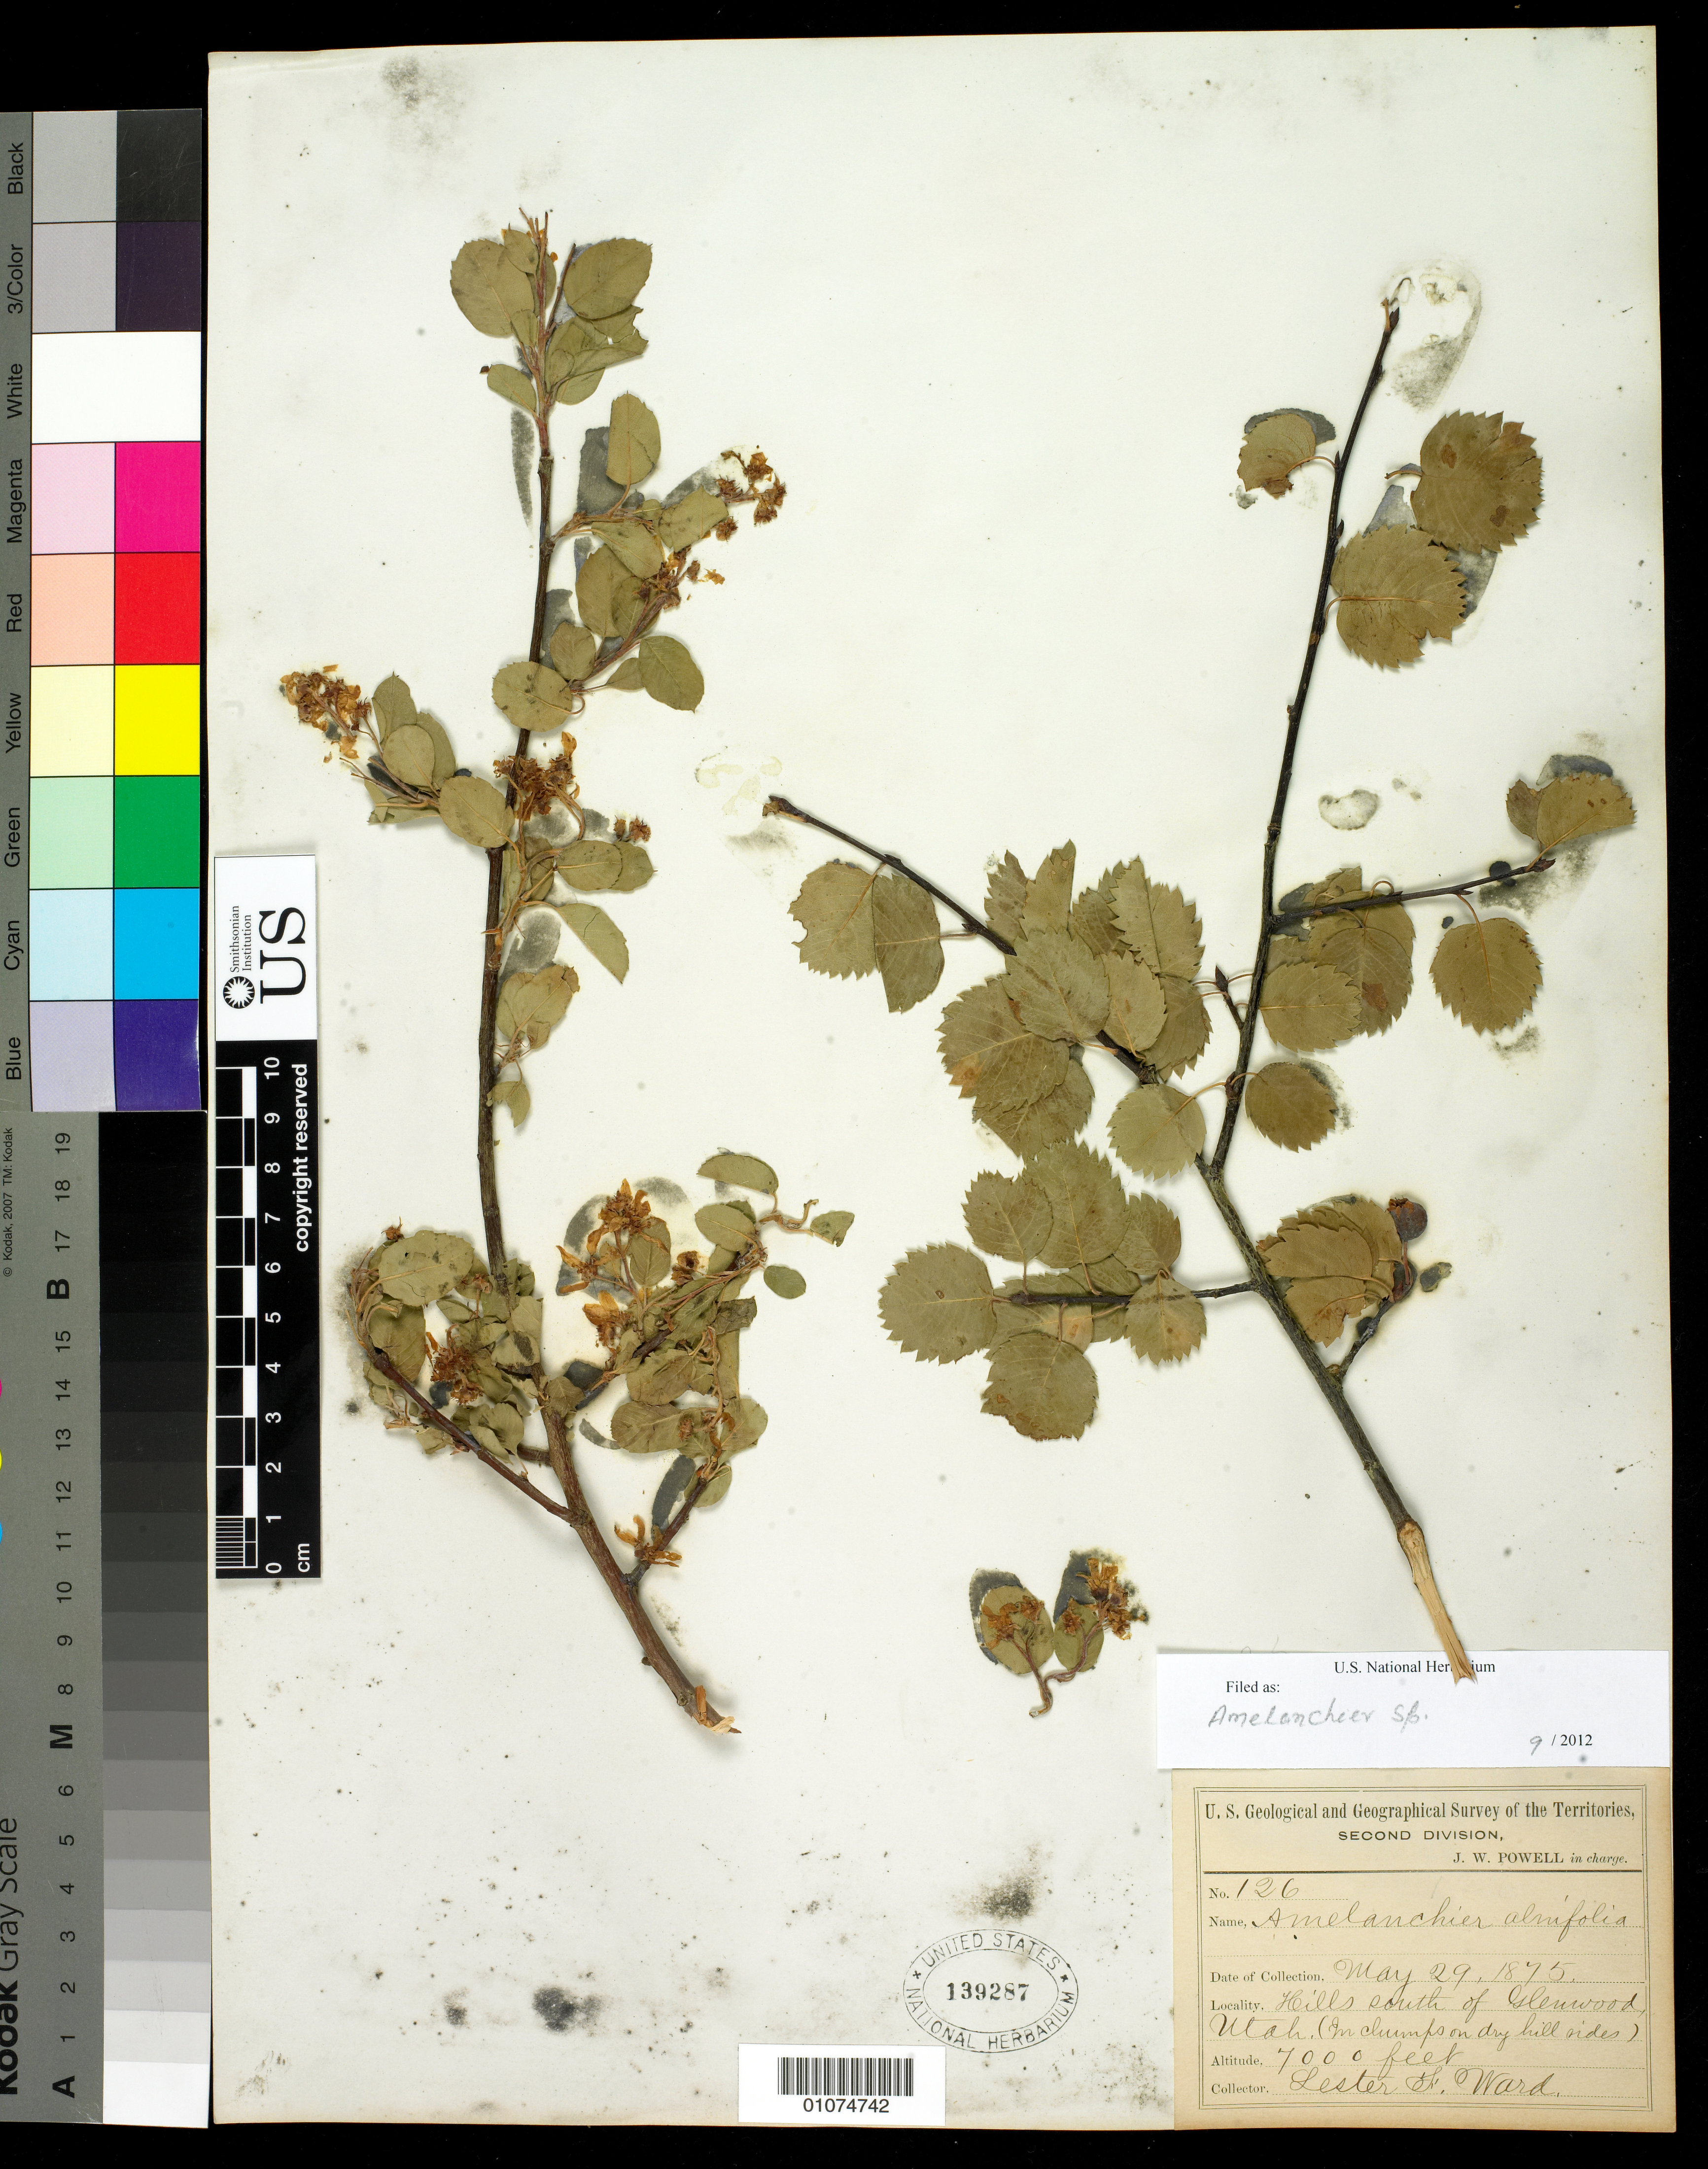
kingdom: Plantae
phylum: Tracheophyta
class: Magnoliopsida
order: Rosales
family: Rosaceae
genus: Amelanchier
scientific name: Amelanchier sp.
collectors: L. F. Ward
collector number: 126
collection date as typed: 29 May 1875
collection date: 1875-05-29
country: United States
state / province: Utah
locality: Hills south of Glenwood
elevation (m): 2134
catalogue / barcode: US 139287